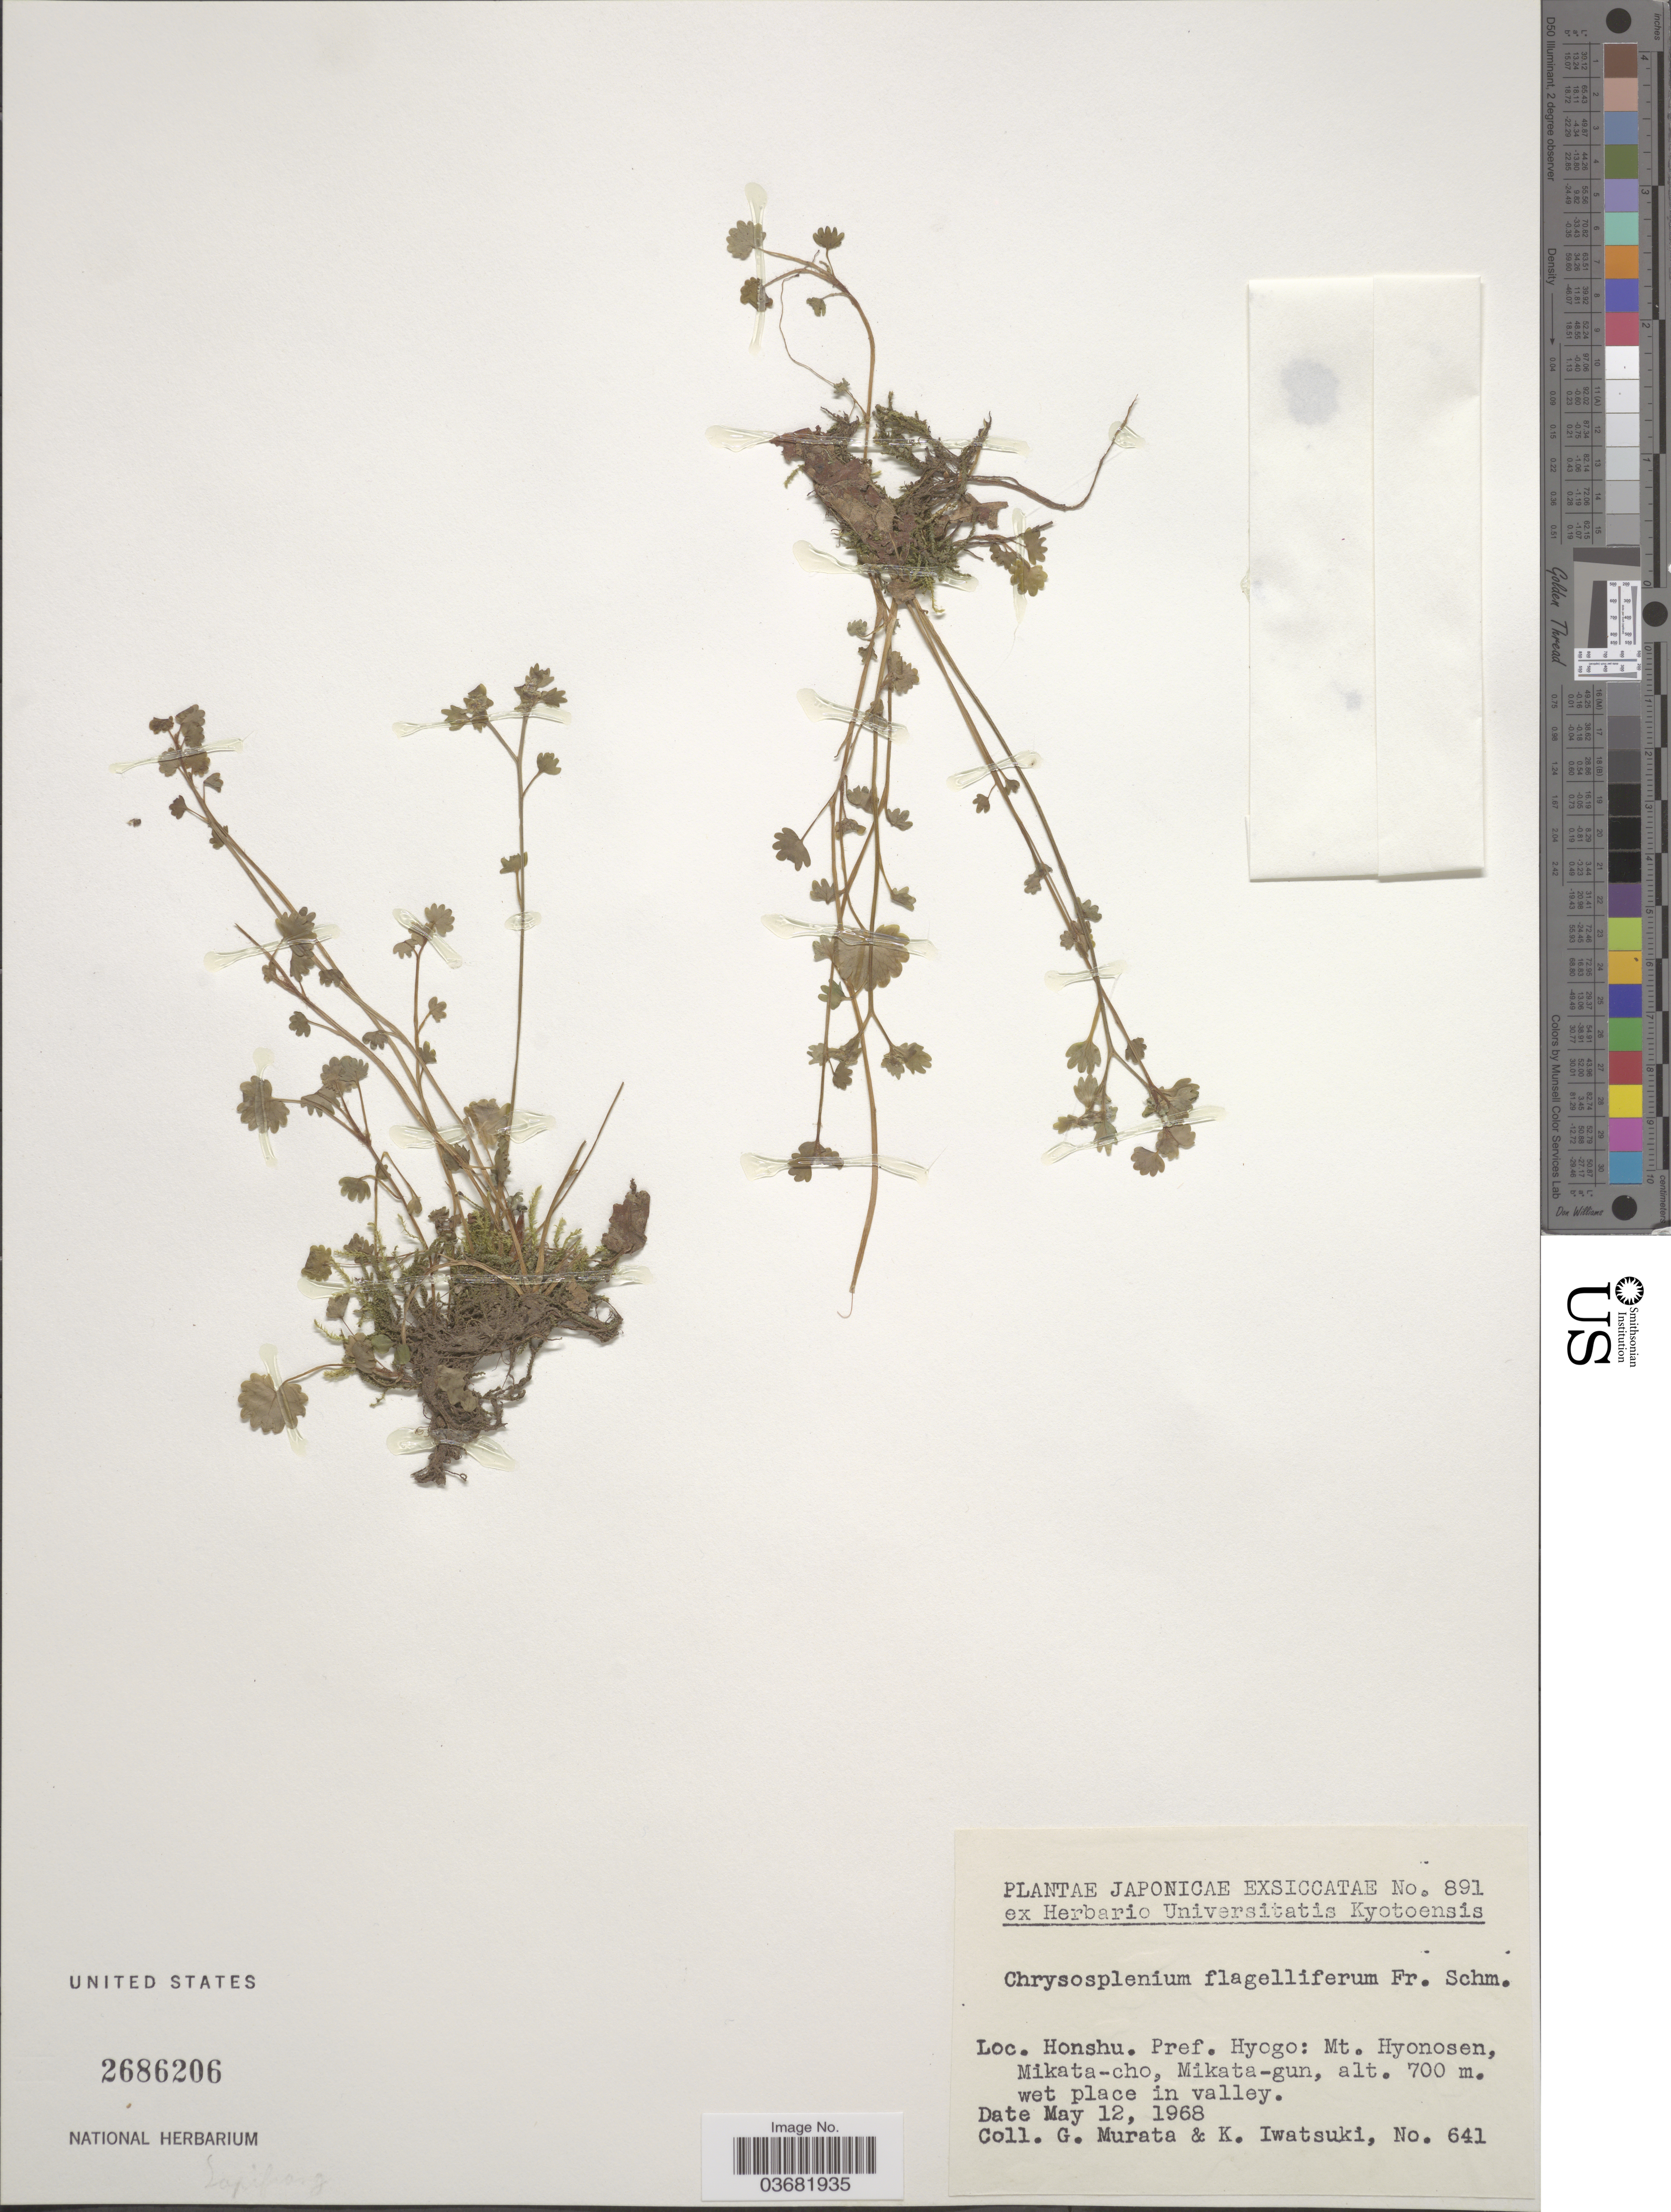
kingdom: Plantae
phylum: Tracheophyta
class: Magnoliopsida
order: Saxifragales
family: Saxifragaceae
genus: Chrysosplenium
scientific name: Chrysosplenium flagelliferum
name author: F. Schmidt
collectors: G. Murata & K. Iwatsuki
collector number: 641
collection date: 1968-05-12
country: Japan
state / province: Hyogo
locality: Honshu. Pref. Hyogo: Mt. Hyonosen, Mikata-cho, Mikata-gun.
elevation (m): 700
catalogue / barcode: US 2686206